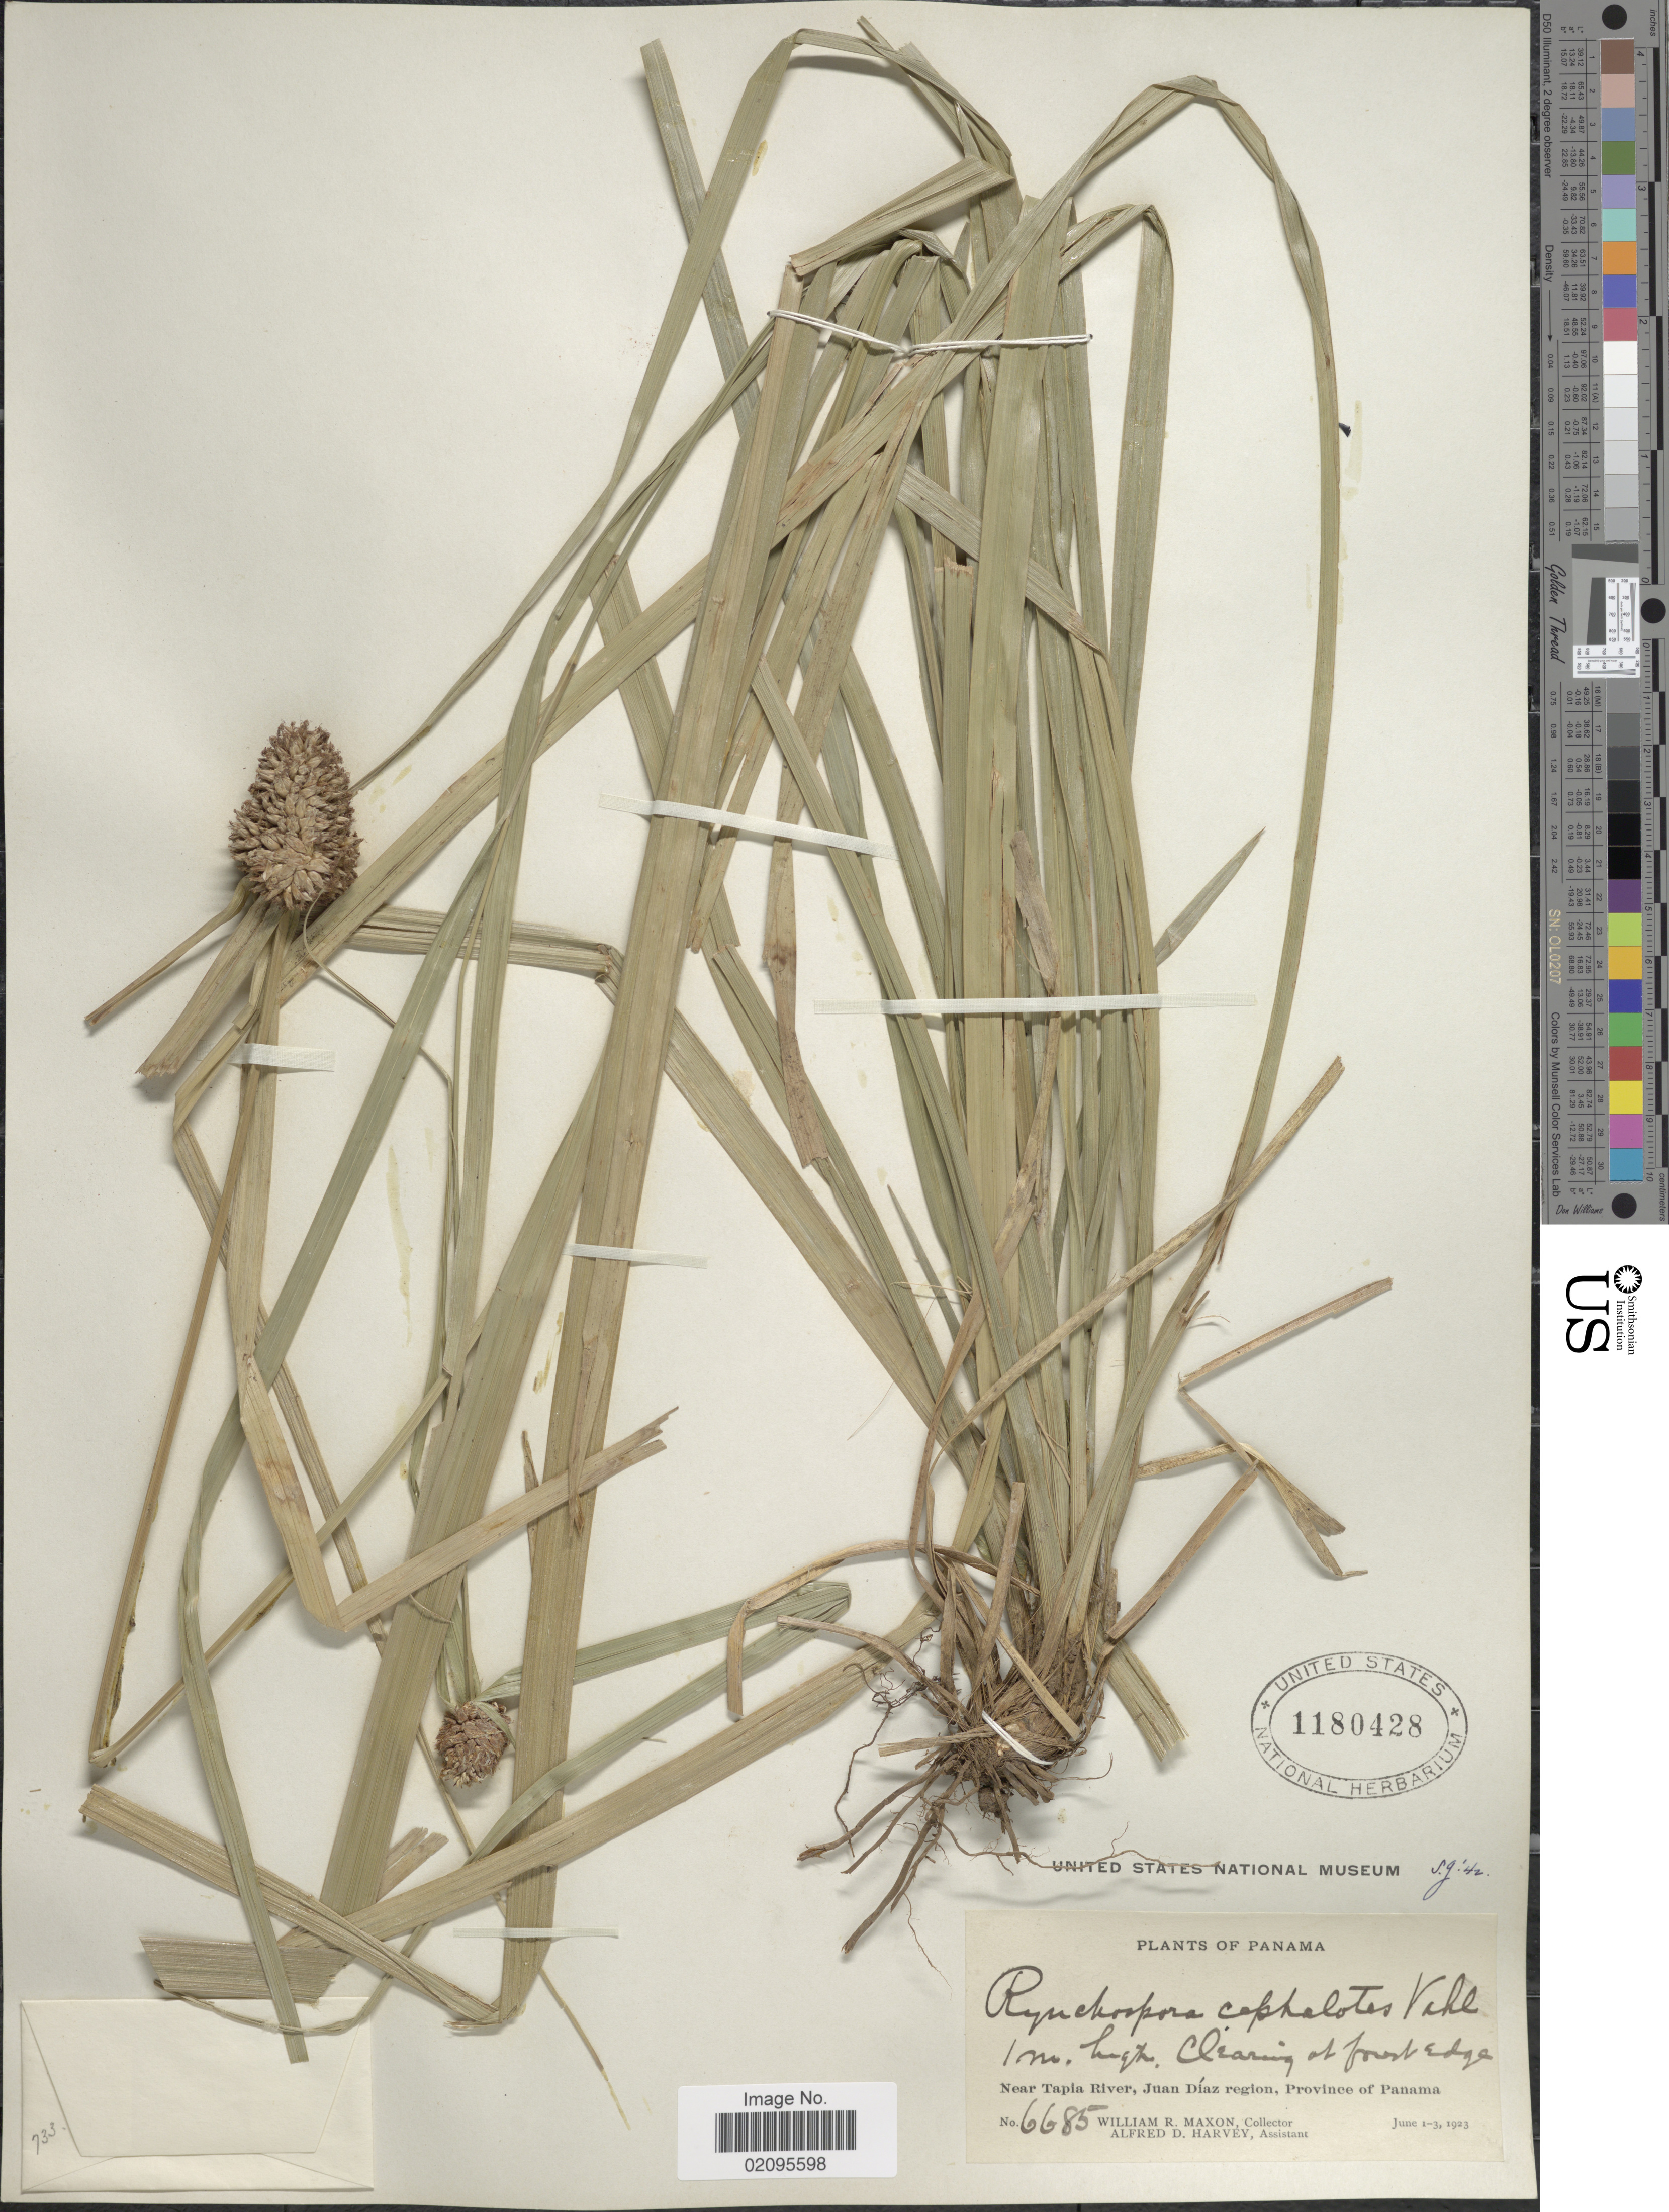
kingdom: Plantae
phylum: Tracheophyta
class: Liliopsida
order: Poales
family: Cyperaceae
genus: Rhynchospora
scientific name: Rhynchospora cephalotes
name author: (L.) Vahl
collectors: W. R. Maxon & A. D. Harvey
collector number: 6685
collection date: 1923-06-01/1923-06-03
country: Panama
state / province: Panamá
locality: Near Tapia River, Juan Diaz region.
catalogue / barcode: US 1180428